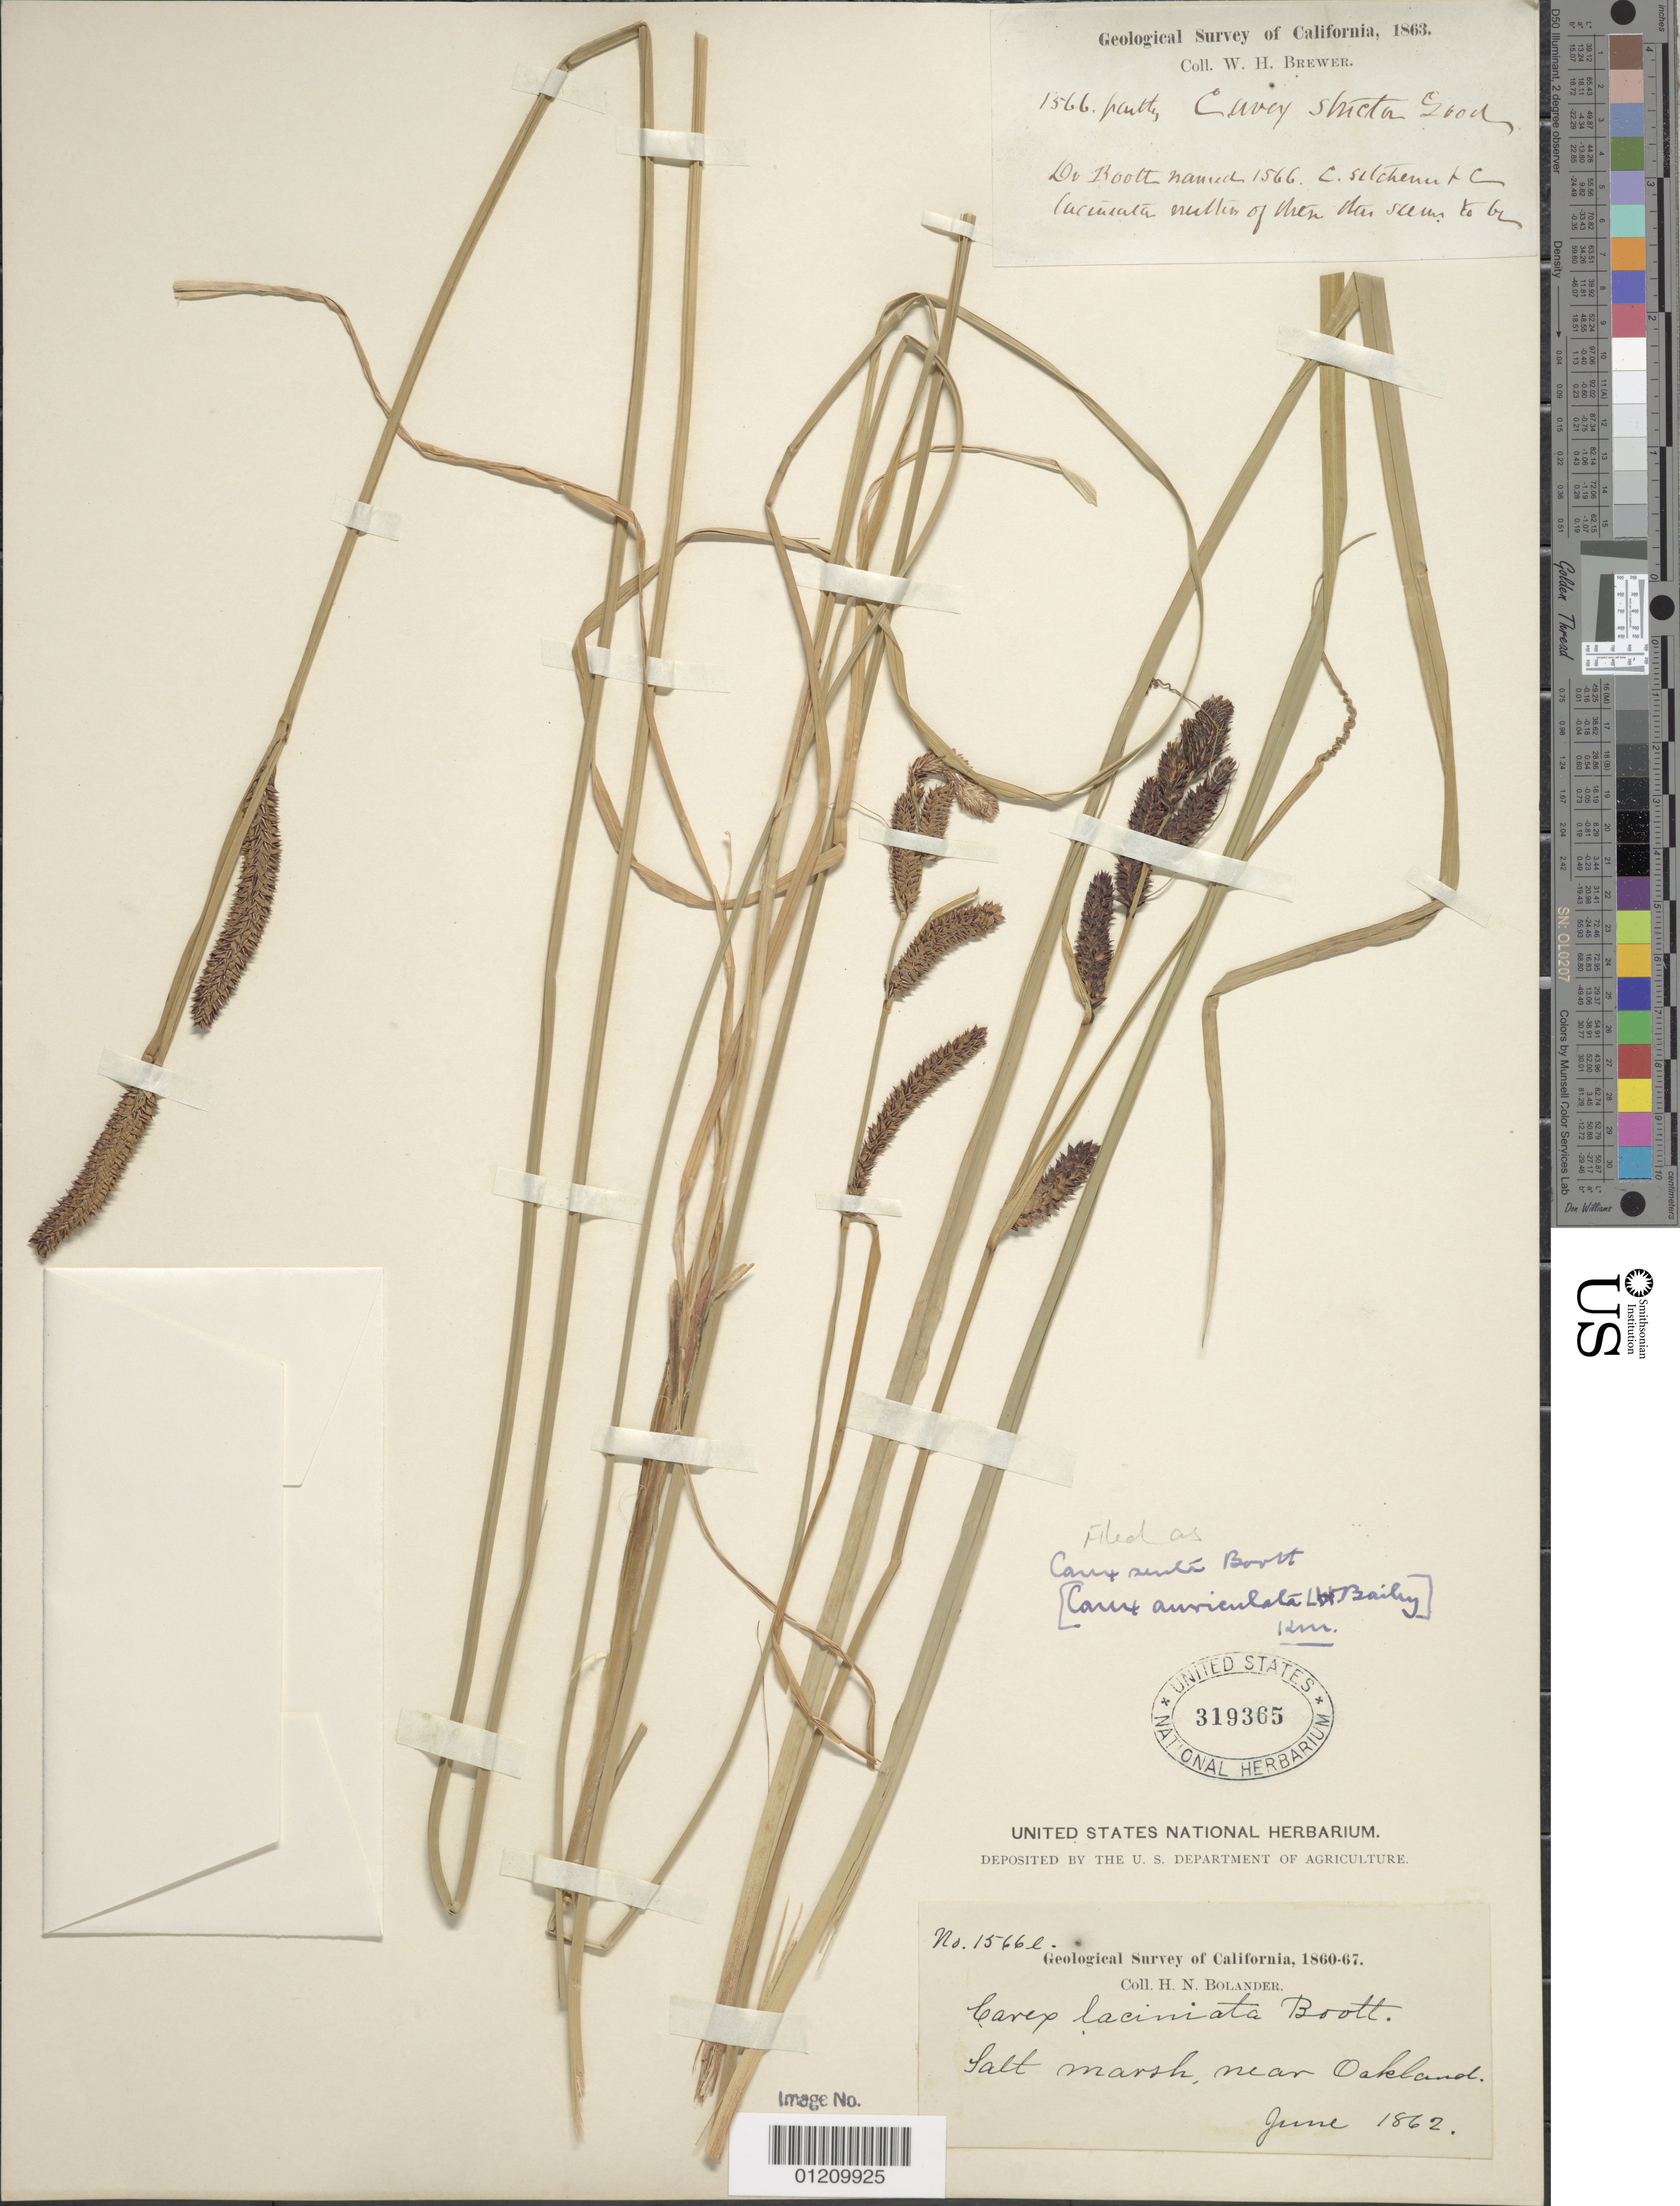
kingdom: Plantae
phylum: Tracheophyta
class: Liliopsida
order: Poales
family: Cyperaceae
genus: Carex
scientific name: Carex senta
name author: Boott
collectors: H. Bolander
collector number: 1566l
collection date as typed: Jun 1862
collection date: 1862-06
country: United States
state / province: California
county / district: Alameda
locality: Salt marsh, near Oakland.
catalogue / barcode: US 319365